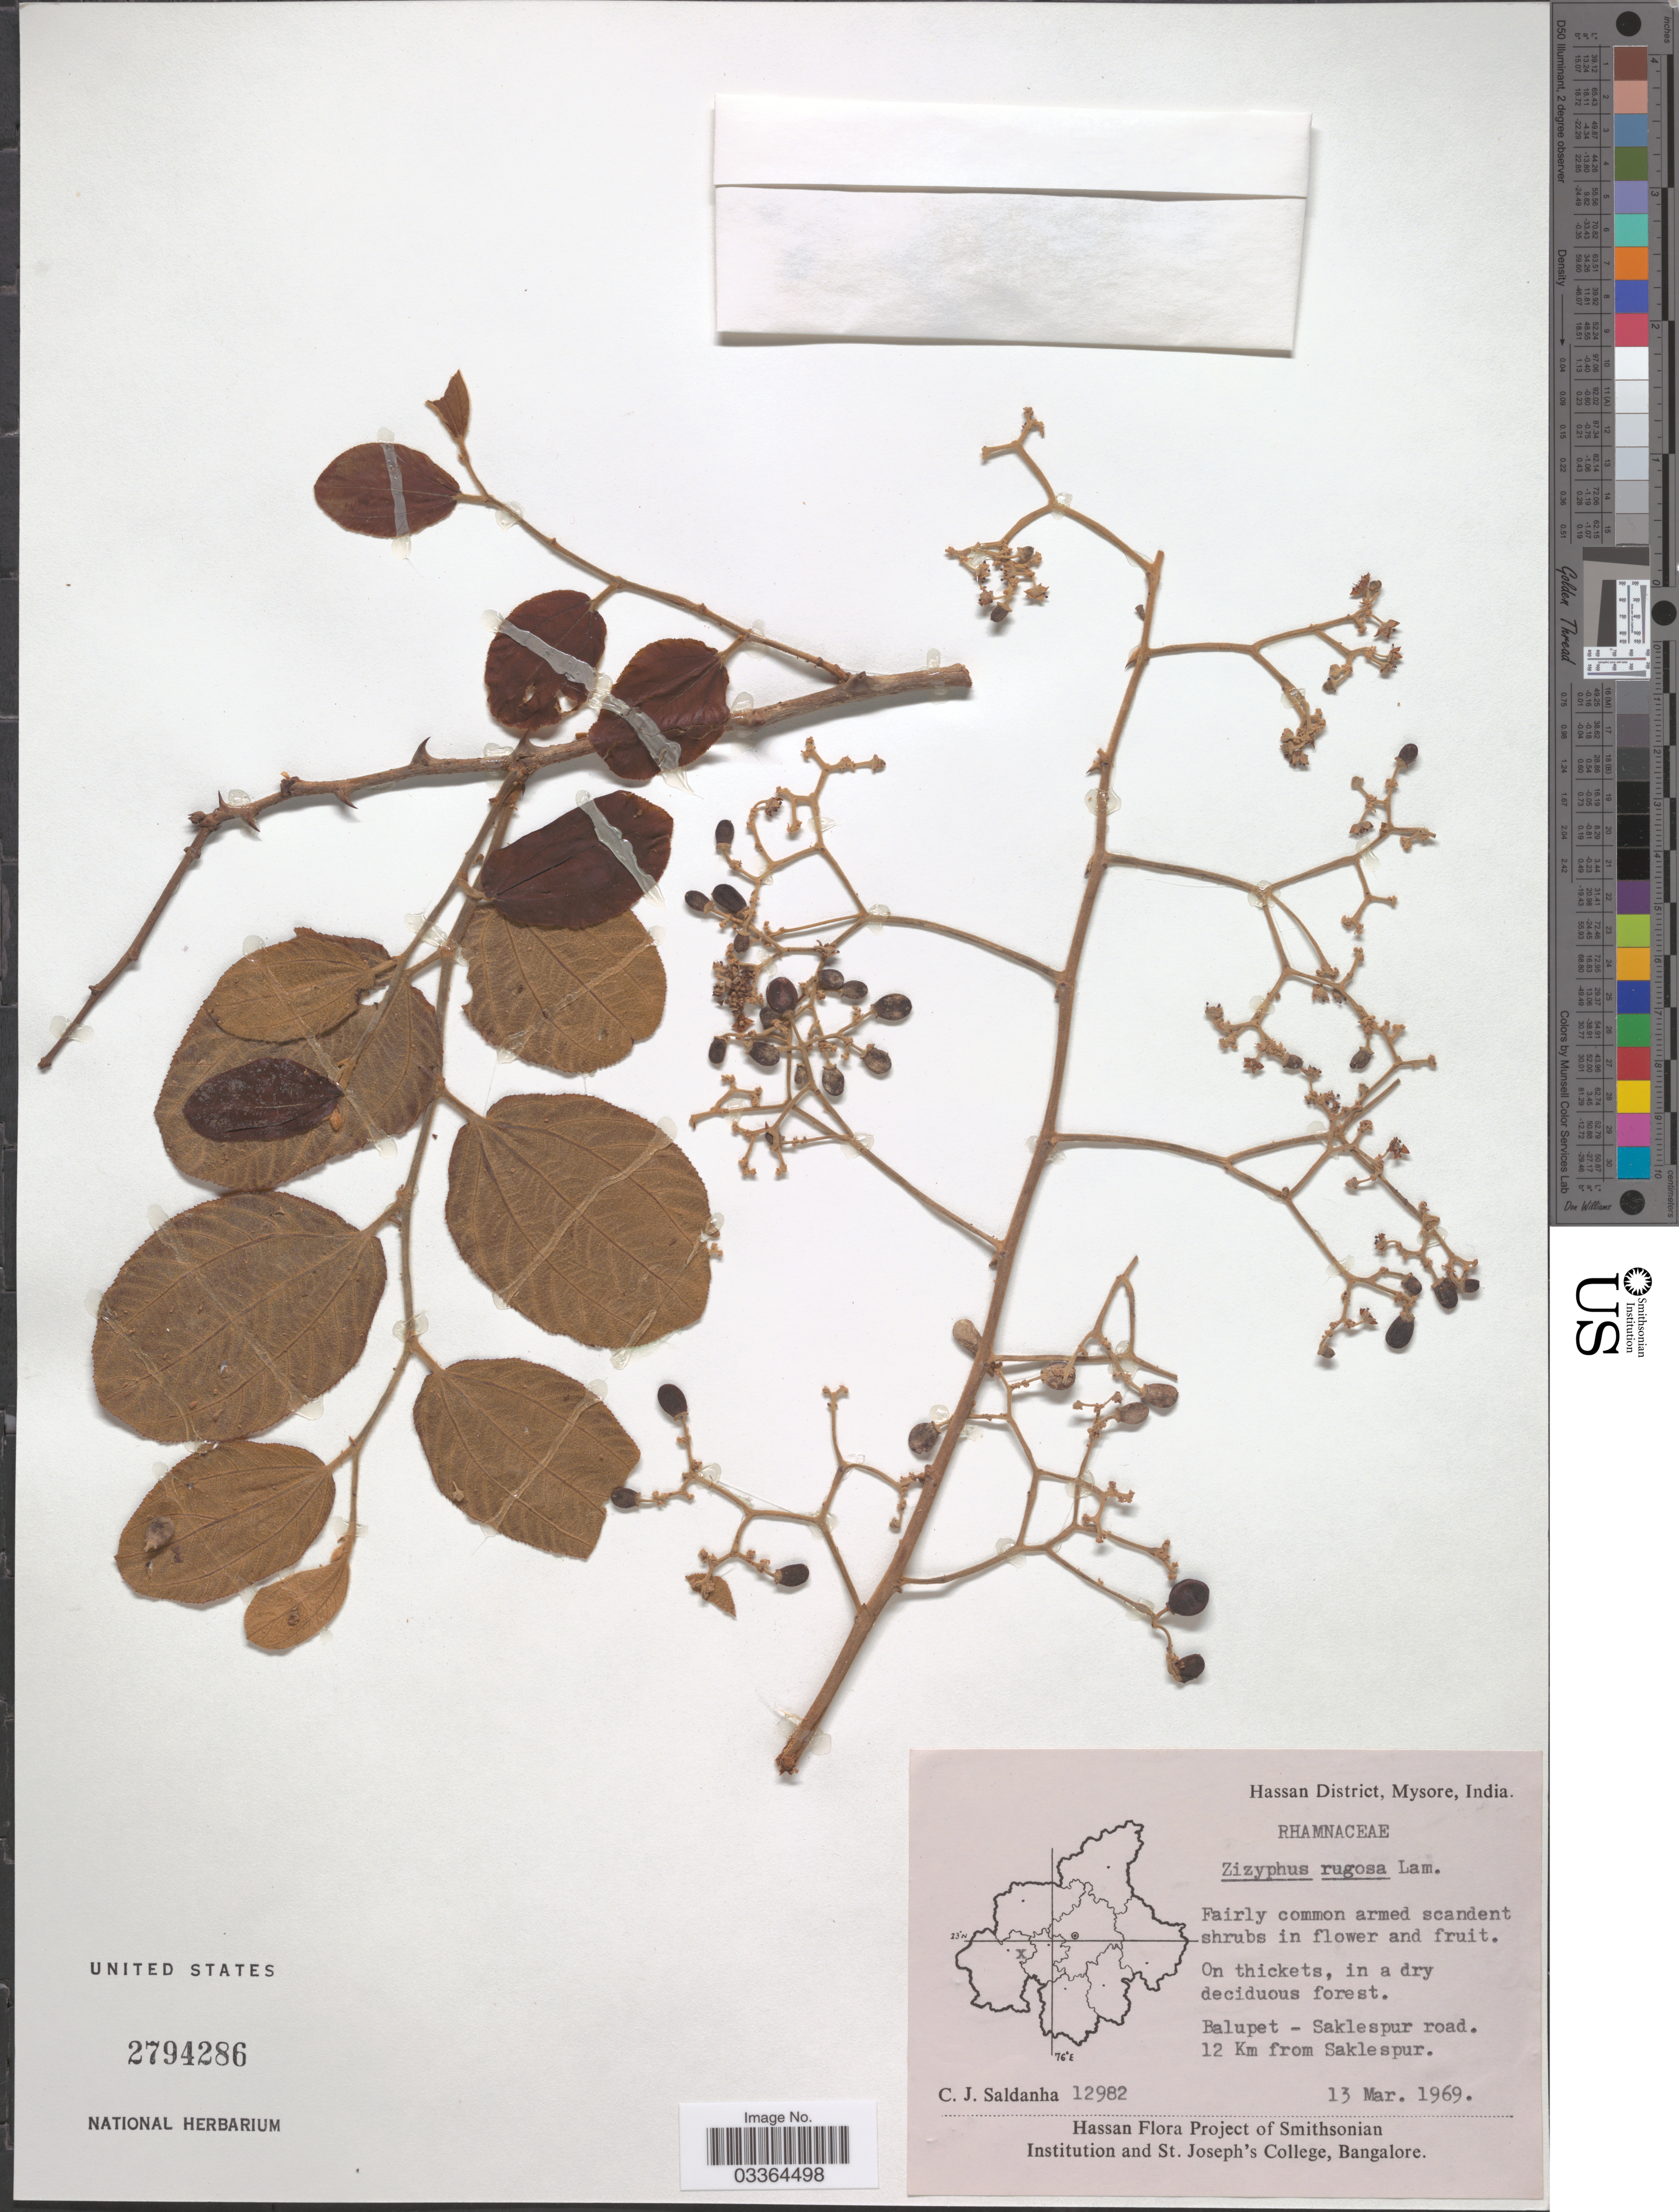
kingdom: Plantae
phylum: Tracheophyta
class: Magnoliopsida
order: Rosales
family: Rhamnaceae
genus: Ziziphus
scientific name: Ziziphus rugosa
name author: Lam.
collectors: C. J. Saldanha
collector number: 12982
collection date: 1969-03-13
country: India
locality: Hassan District, Mysore. Balupet - Saklespur road. 12 Km from Saklespur.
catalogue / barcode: US 2794286